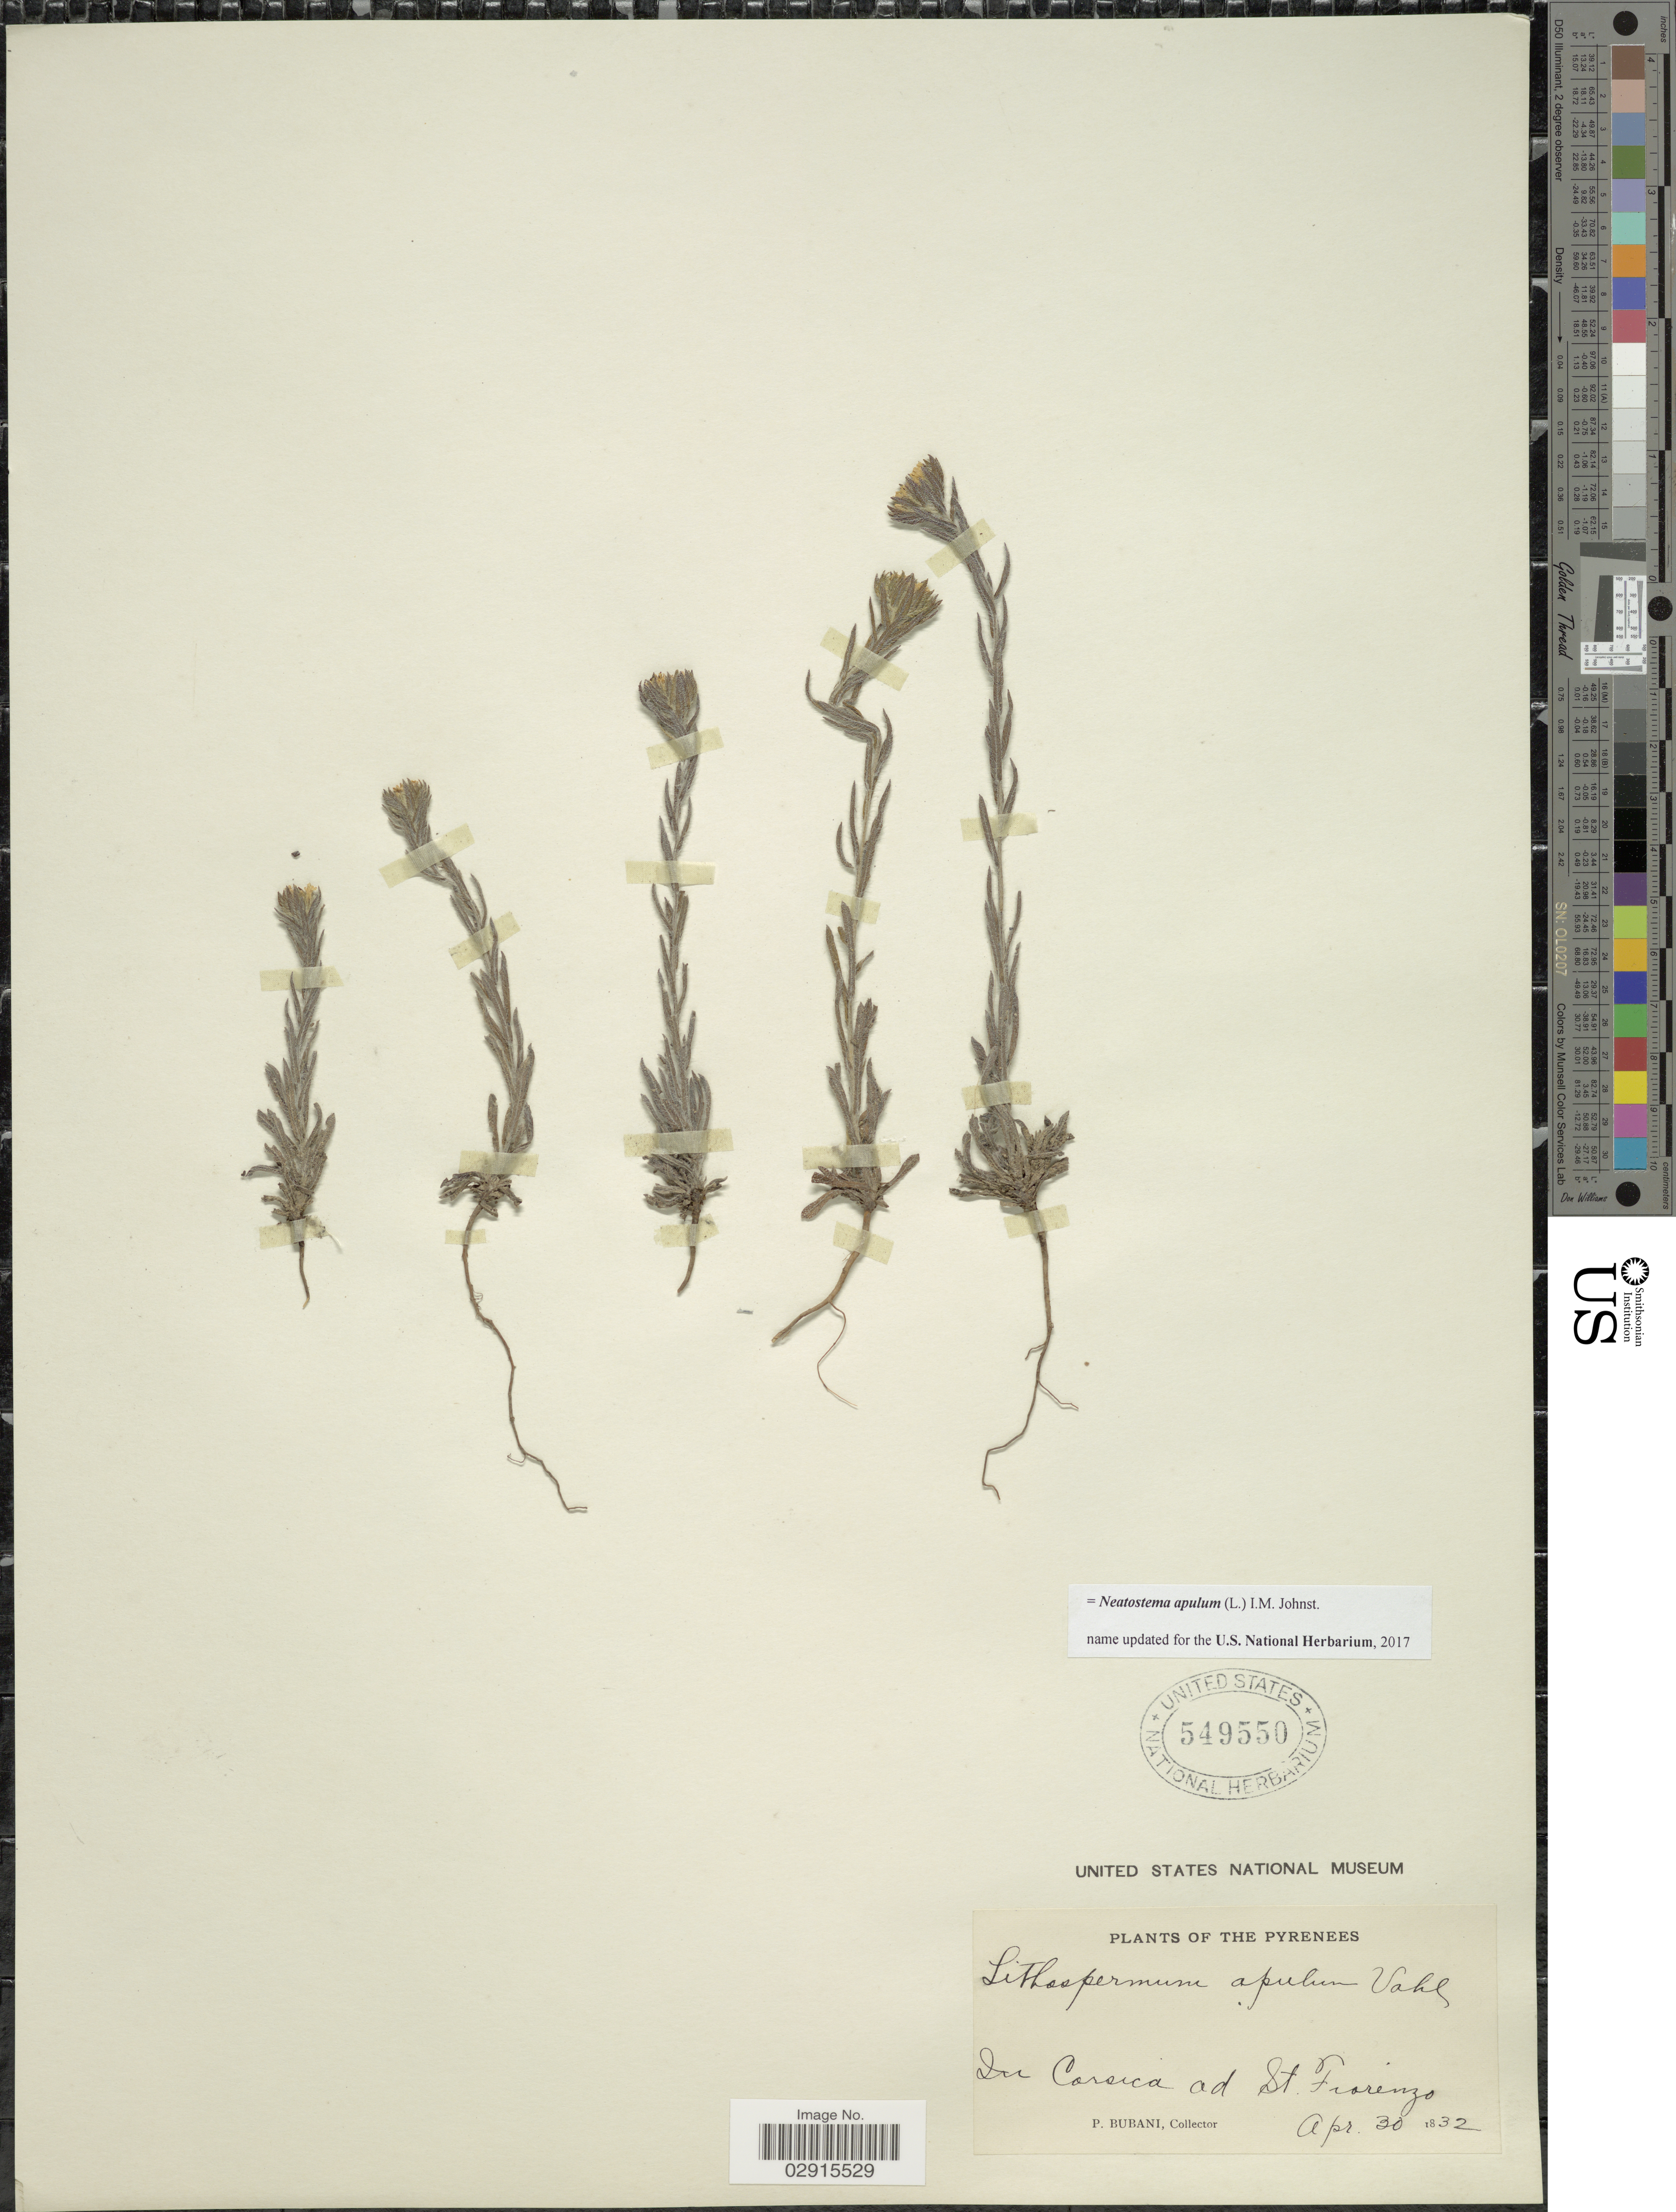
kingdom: Plantae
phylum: Tracheophyta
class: Magnoliopsida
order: Boraginales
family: Boraginaceae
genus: Neatostema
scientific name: Neatostema apulum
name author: (L.) I.M. Johnst.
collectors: P. Bubani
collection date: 1832-04-30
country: France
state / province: Corsica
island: Corse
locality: In Corsica ad St. Fiorenzo.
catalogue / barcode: US 549550